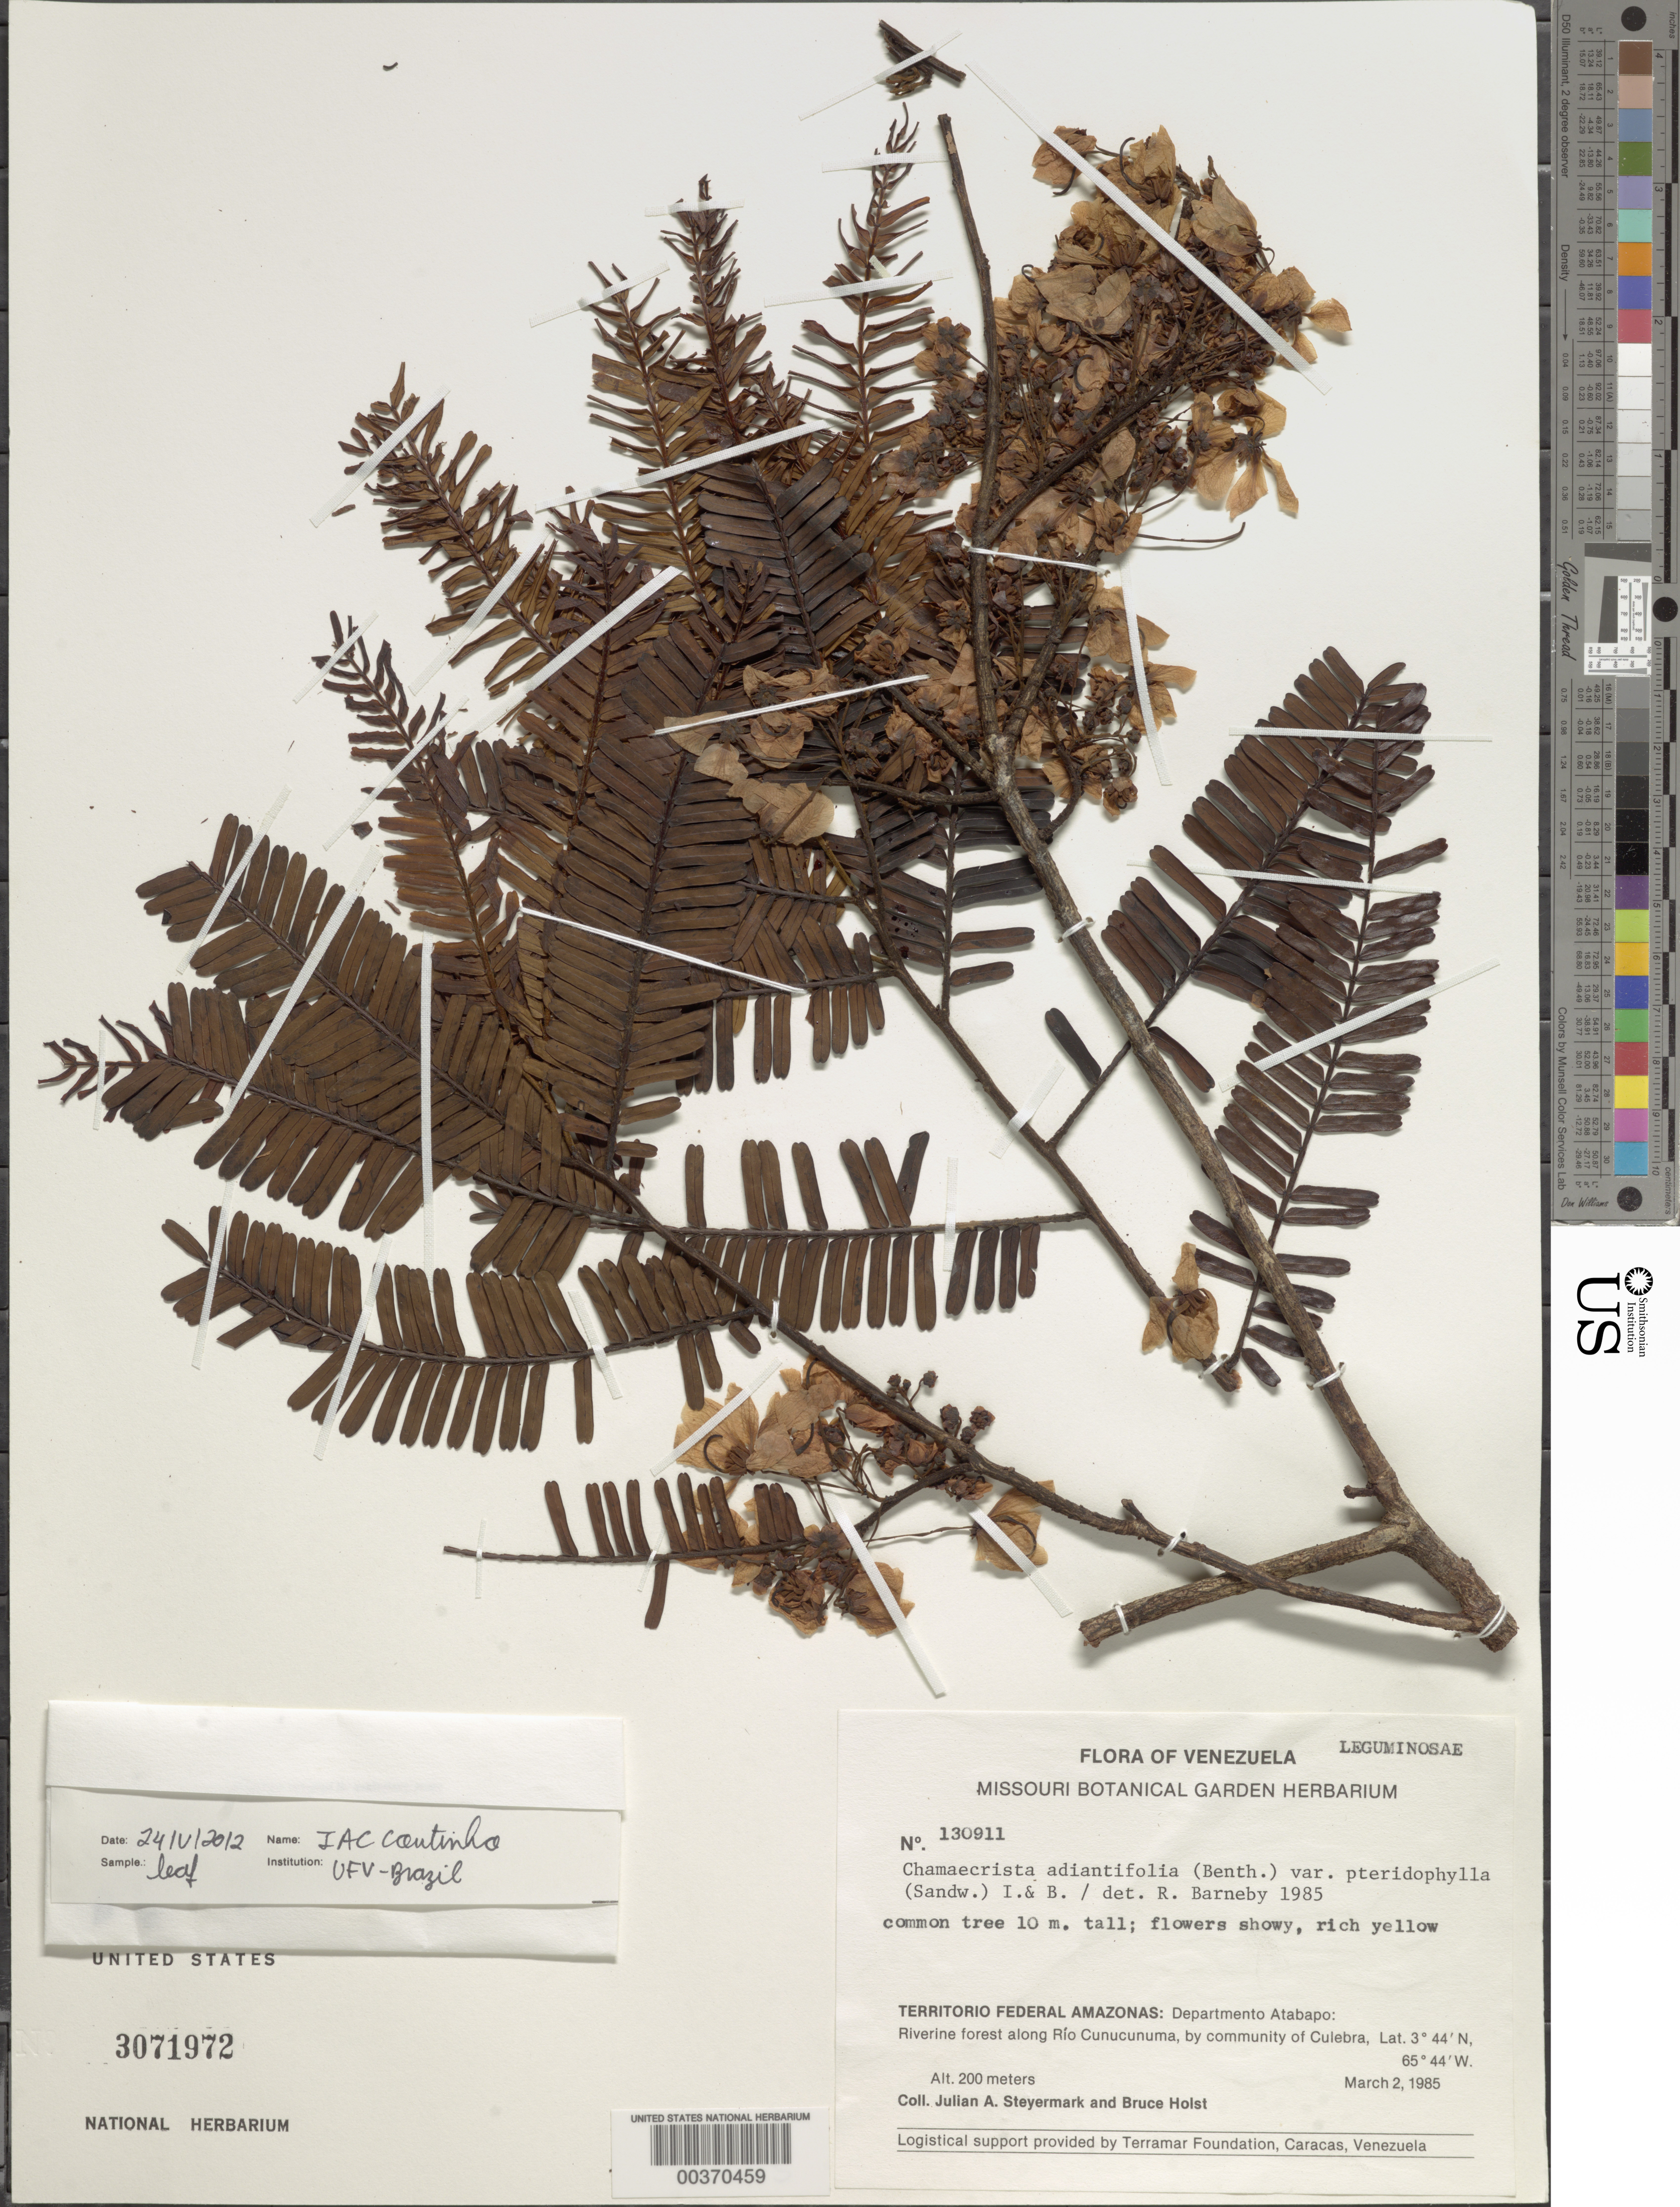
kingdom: Plantae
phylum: Tracheophyta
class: Magnoliopsida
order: Fabales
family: Fabaceae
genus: Chamaecrista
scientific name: Chamaecrista adiantifolia var. pteridophylla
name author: (Sandwith) H.S. Irwin & Barneby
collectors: J. Steyermark & B. Holst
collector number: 130911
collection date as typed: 02 Mar 1985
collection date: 1985-03-02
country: Venezuela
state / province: Amazonas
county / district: Atabapo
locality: Along Rio Cunucunuma by community of Culebra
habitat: Riverine forest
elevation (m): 200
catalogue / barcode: US 3071972